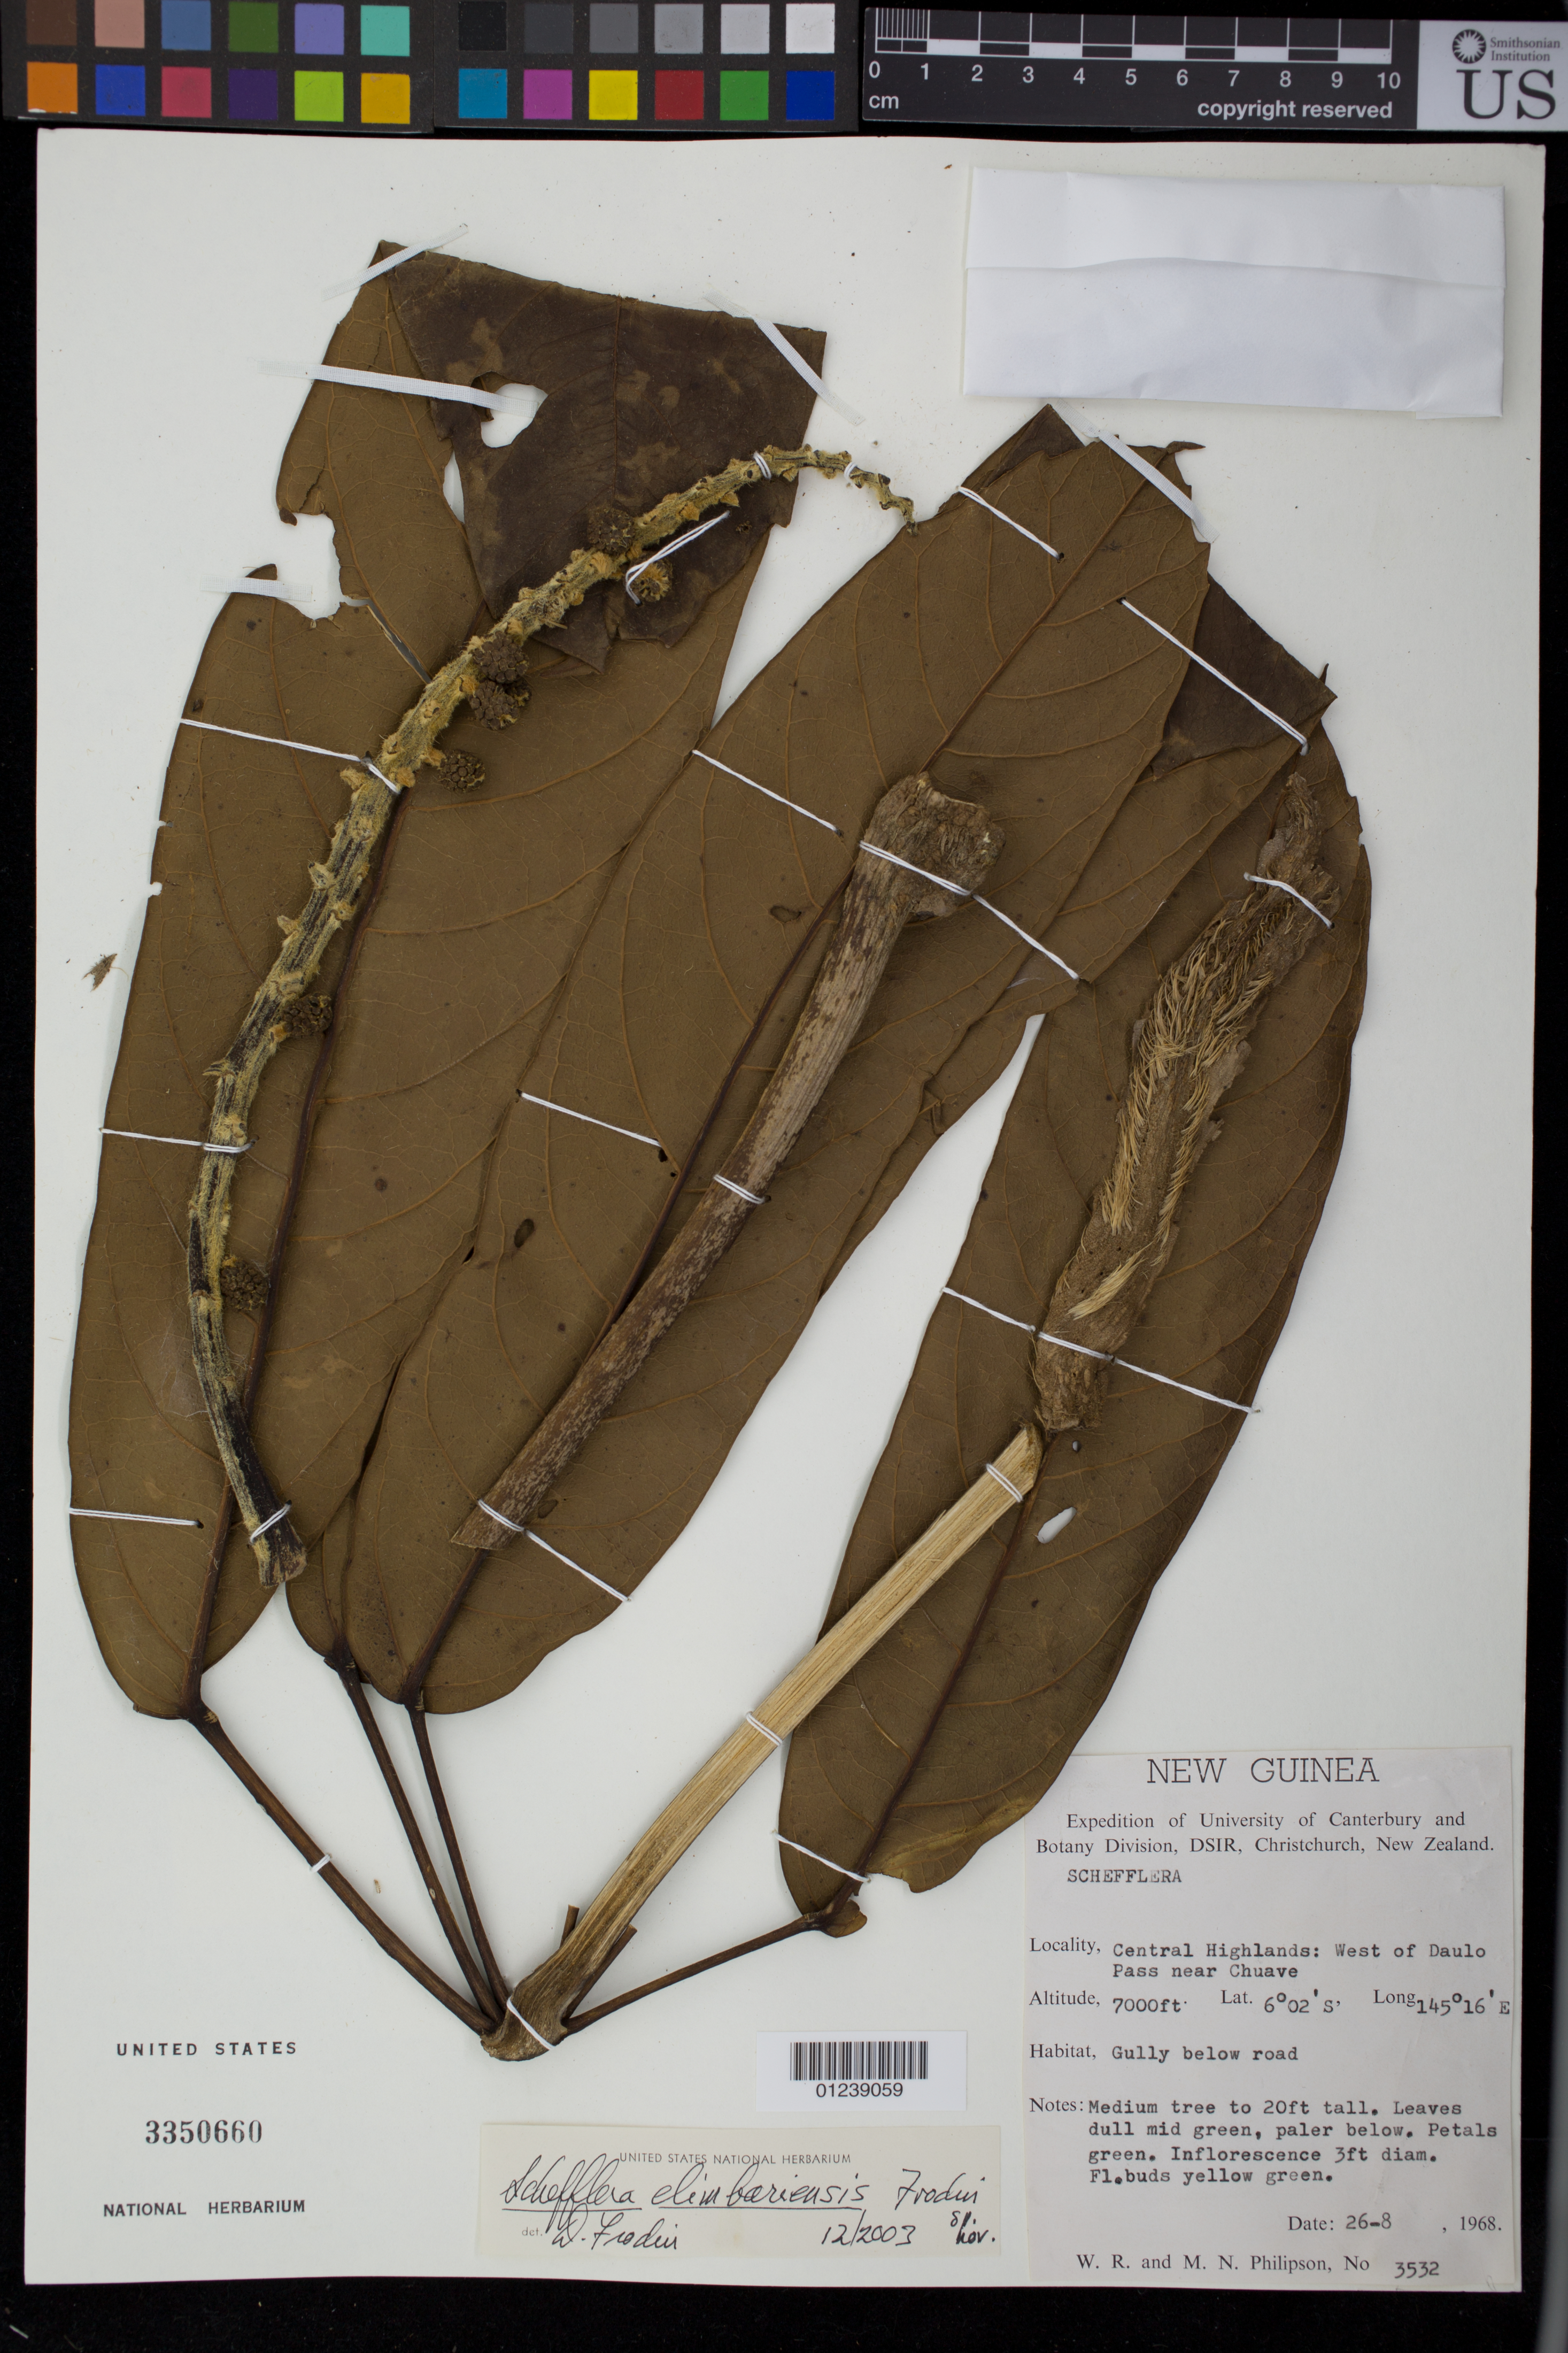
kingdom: Plantae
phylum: Tracheophyta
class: Magnoliopsida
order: Apiales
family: Araliaceae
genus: Schefflera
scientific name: Schefflera sp.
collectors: W. R. Philipson & M. Philipson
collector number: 3532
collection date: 1968-08-28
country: Papua New Guinea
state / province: Chimbu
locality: Central Highlands: West of Daulo Pass near Chuave.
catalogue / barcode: US 3350660